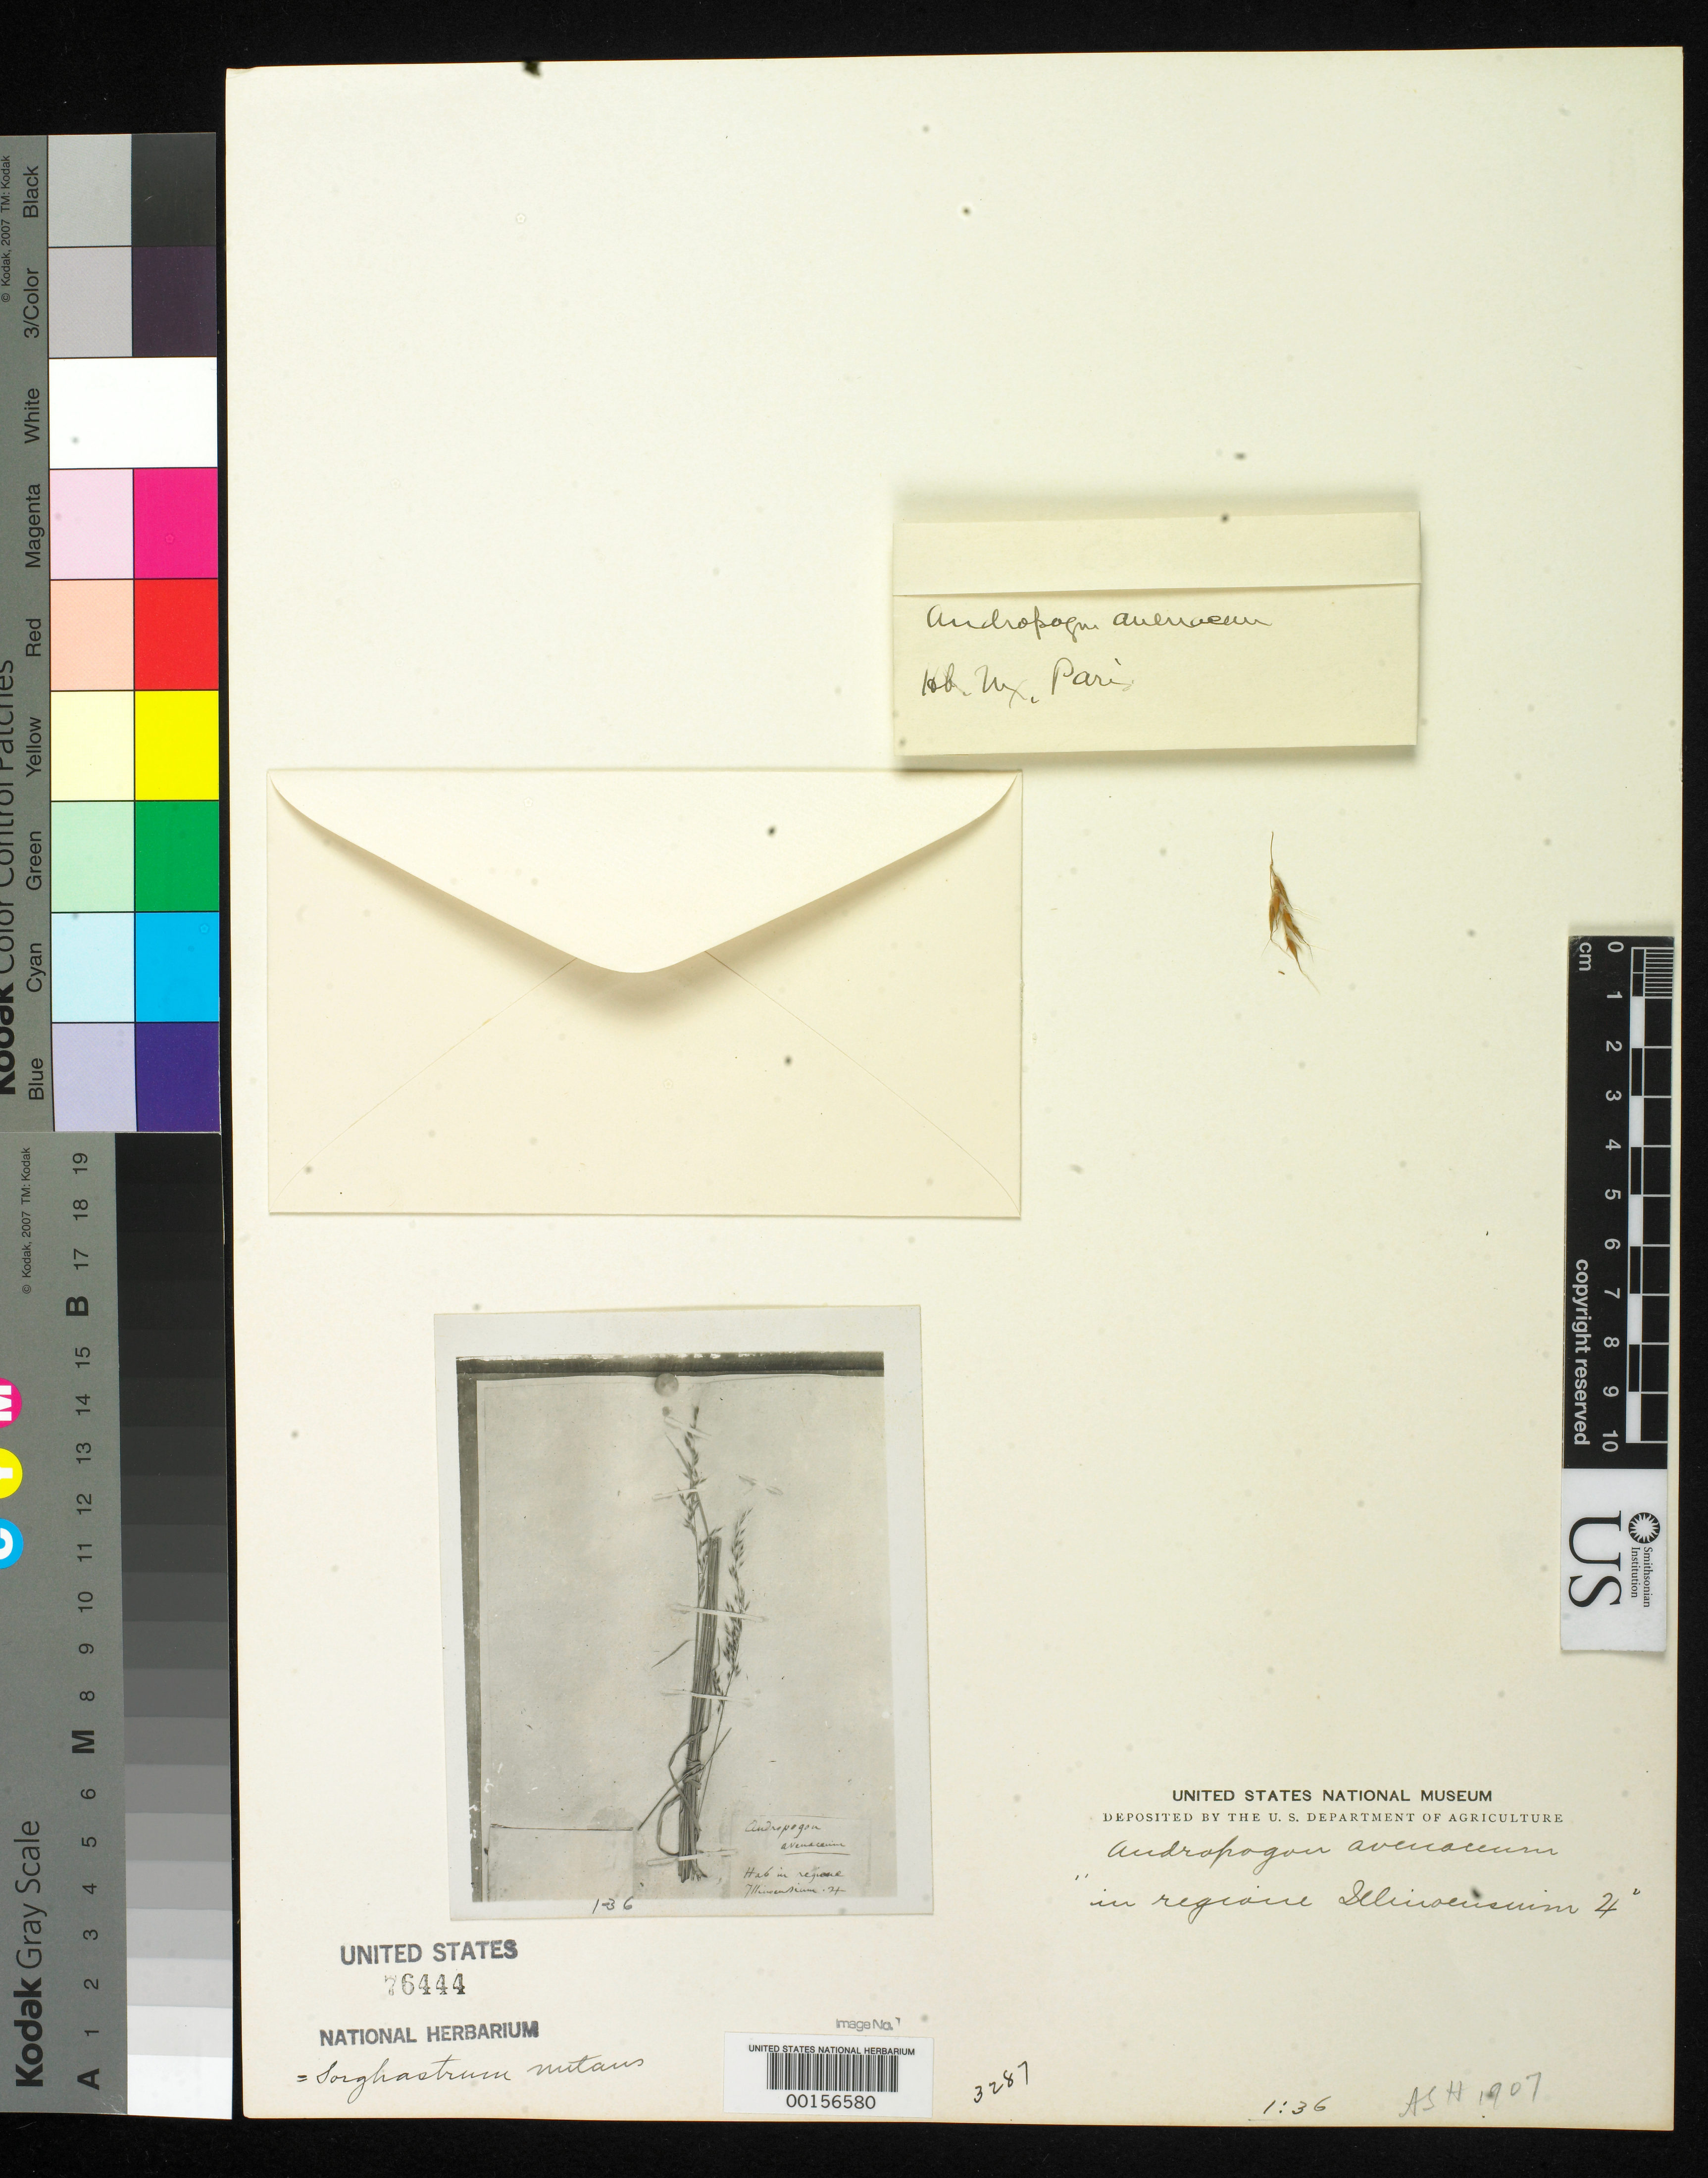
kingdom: Plantae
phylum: Tracheophyta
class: Liliopsida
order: Poales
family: Poaceae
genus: Andropogon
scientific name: Andropogon avenaceum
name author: Michx.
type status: Type Fragment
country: United States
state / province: Illinois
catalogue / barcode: US 76444